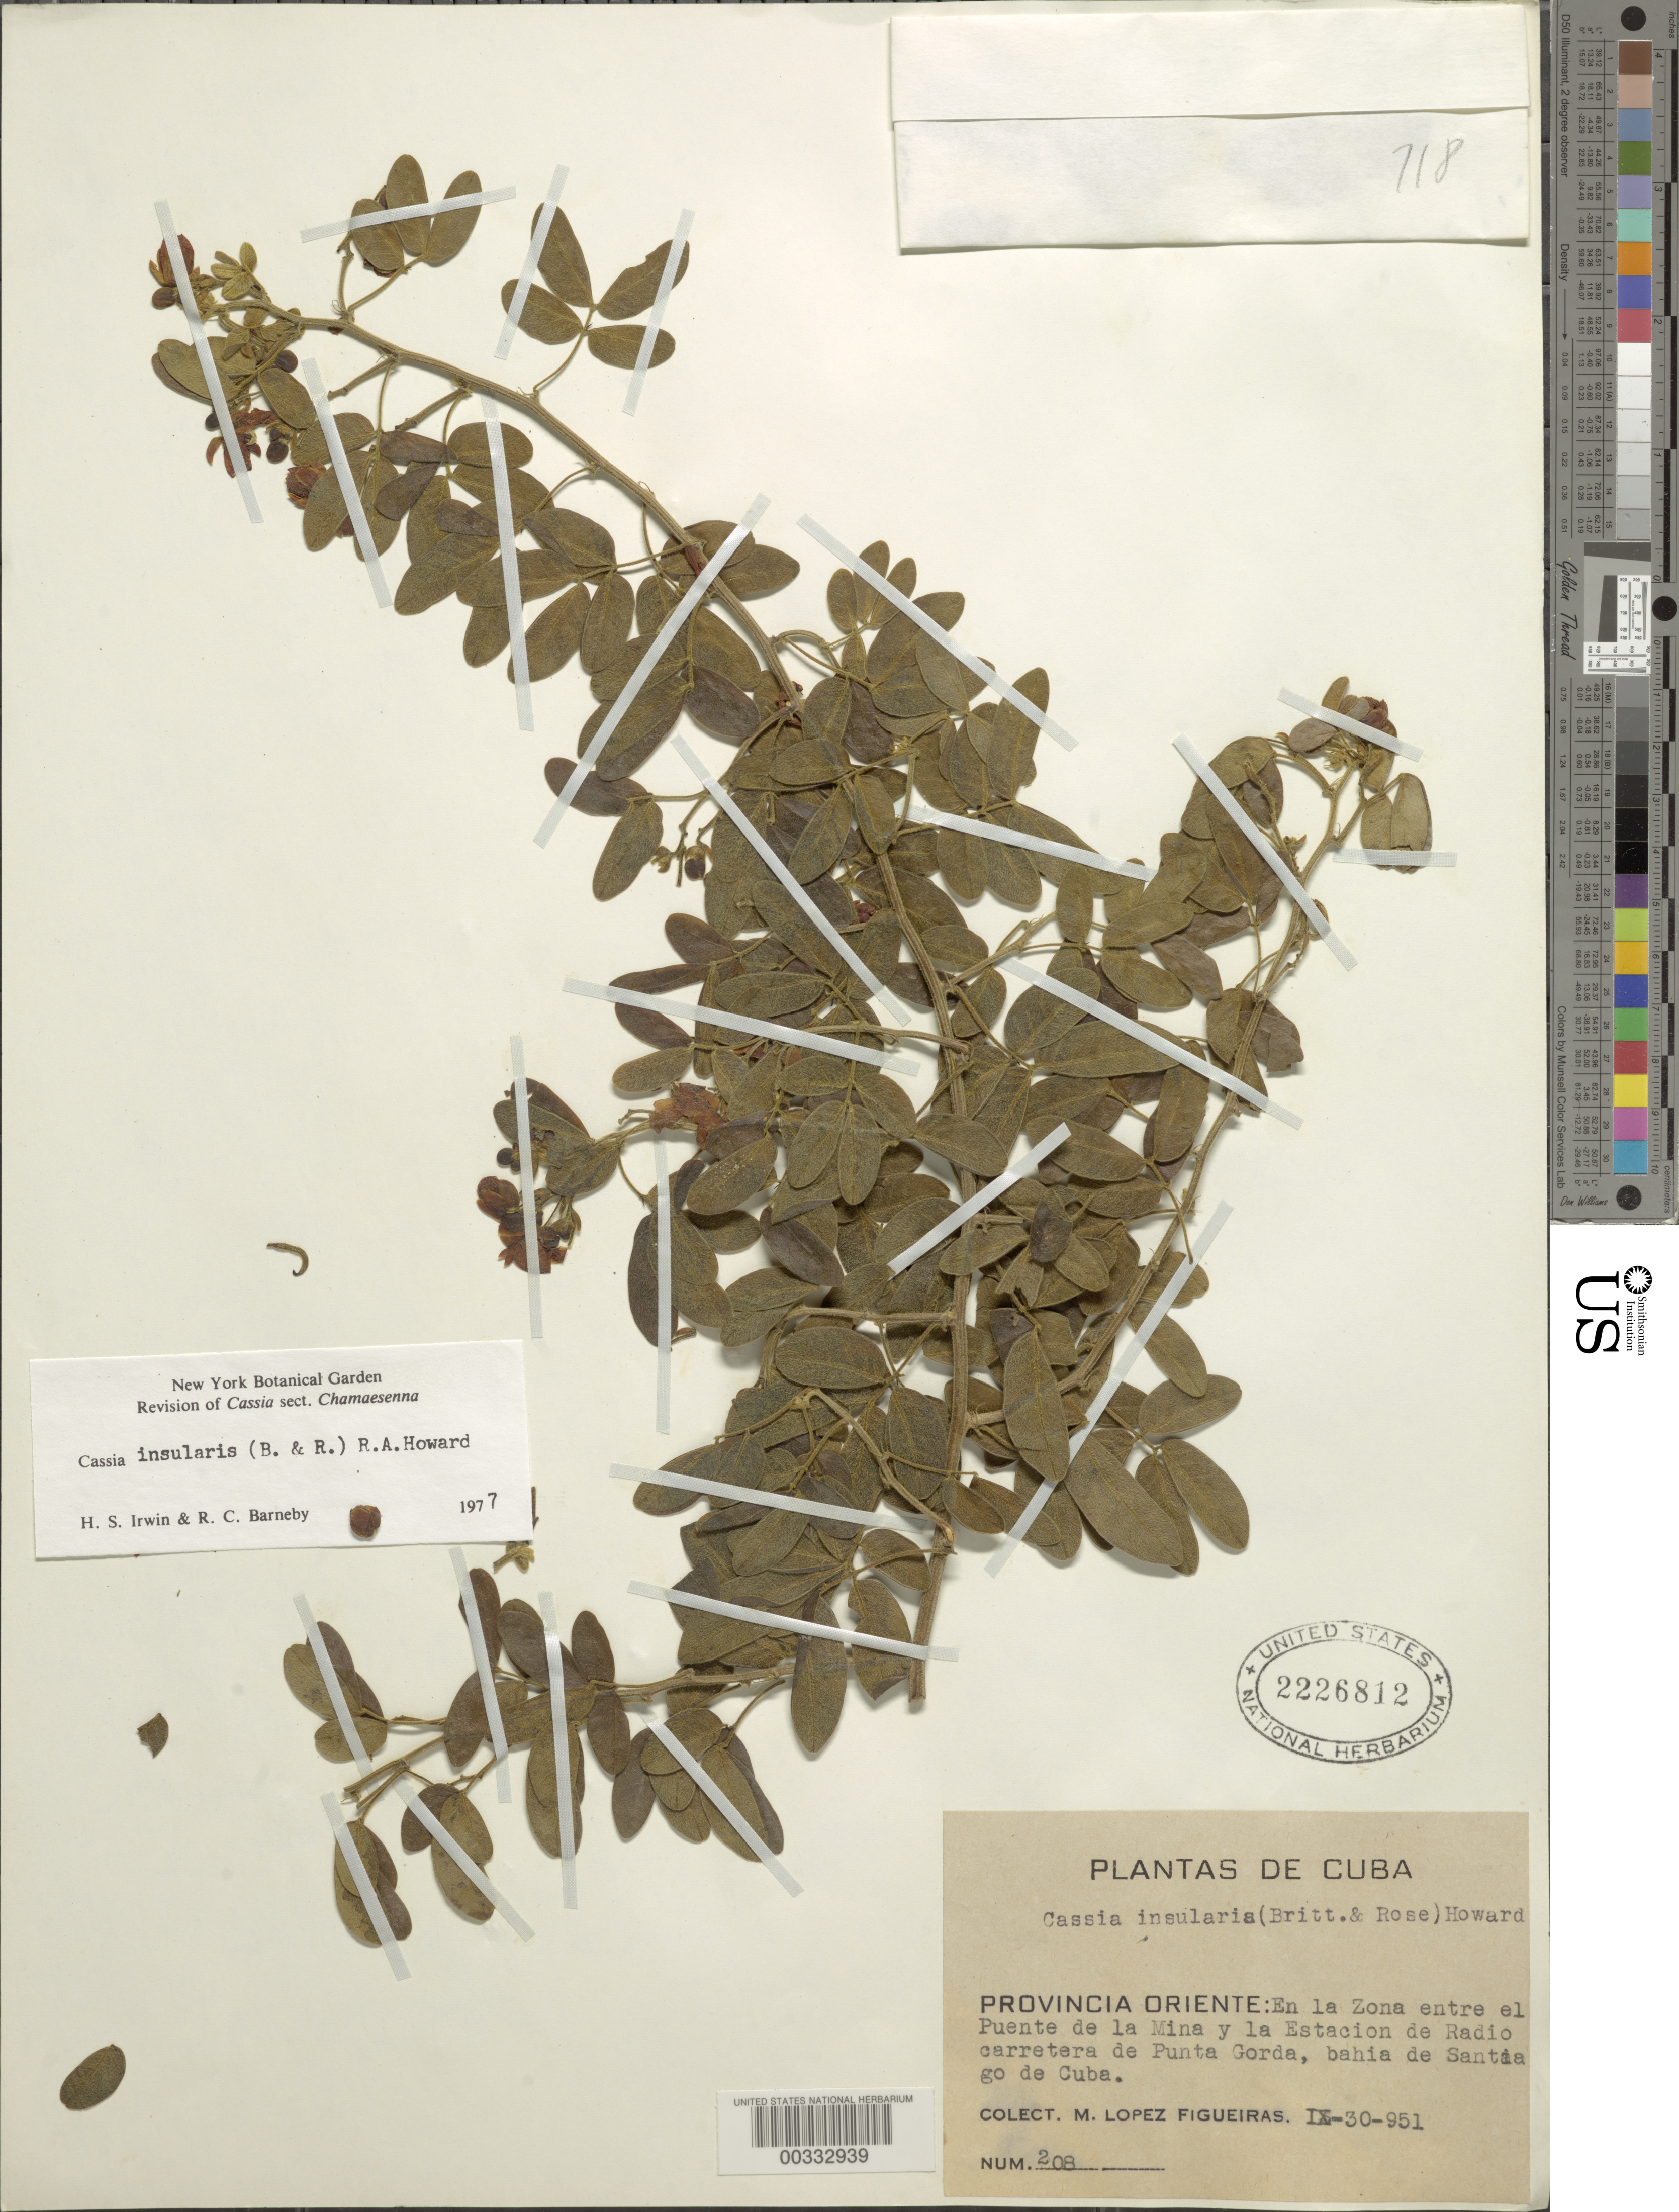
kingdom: Plantae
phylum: Tracheophyta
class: Magnoliopsida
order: Fabales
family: Fabaceae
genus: Senna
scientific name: Senna insularis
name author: (Britton & Rose) H.S. Irwin & Barneby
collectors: M. López Figueiras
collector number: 208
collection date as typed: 30 Sep 1951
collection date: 1951-09-30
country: Cuba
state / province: Oriente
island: Greater Antilles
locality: In the zone between el puente de la mina and radio station road to punta gorda, santiago de cuba bay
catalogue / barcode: US 2226812